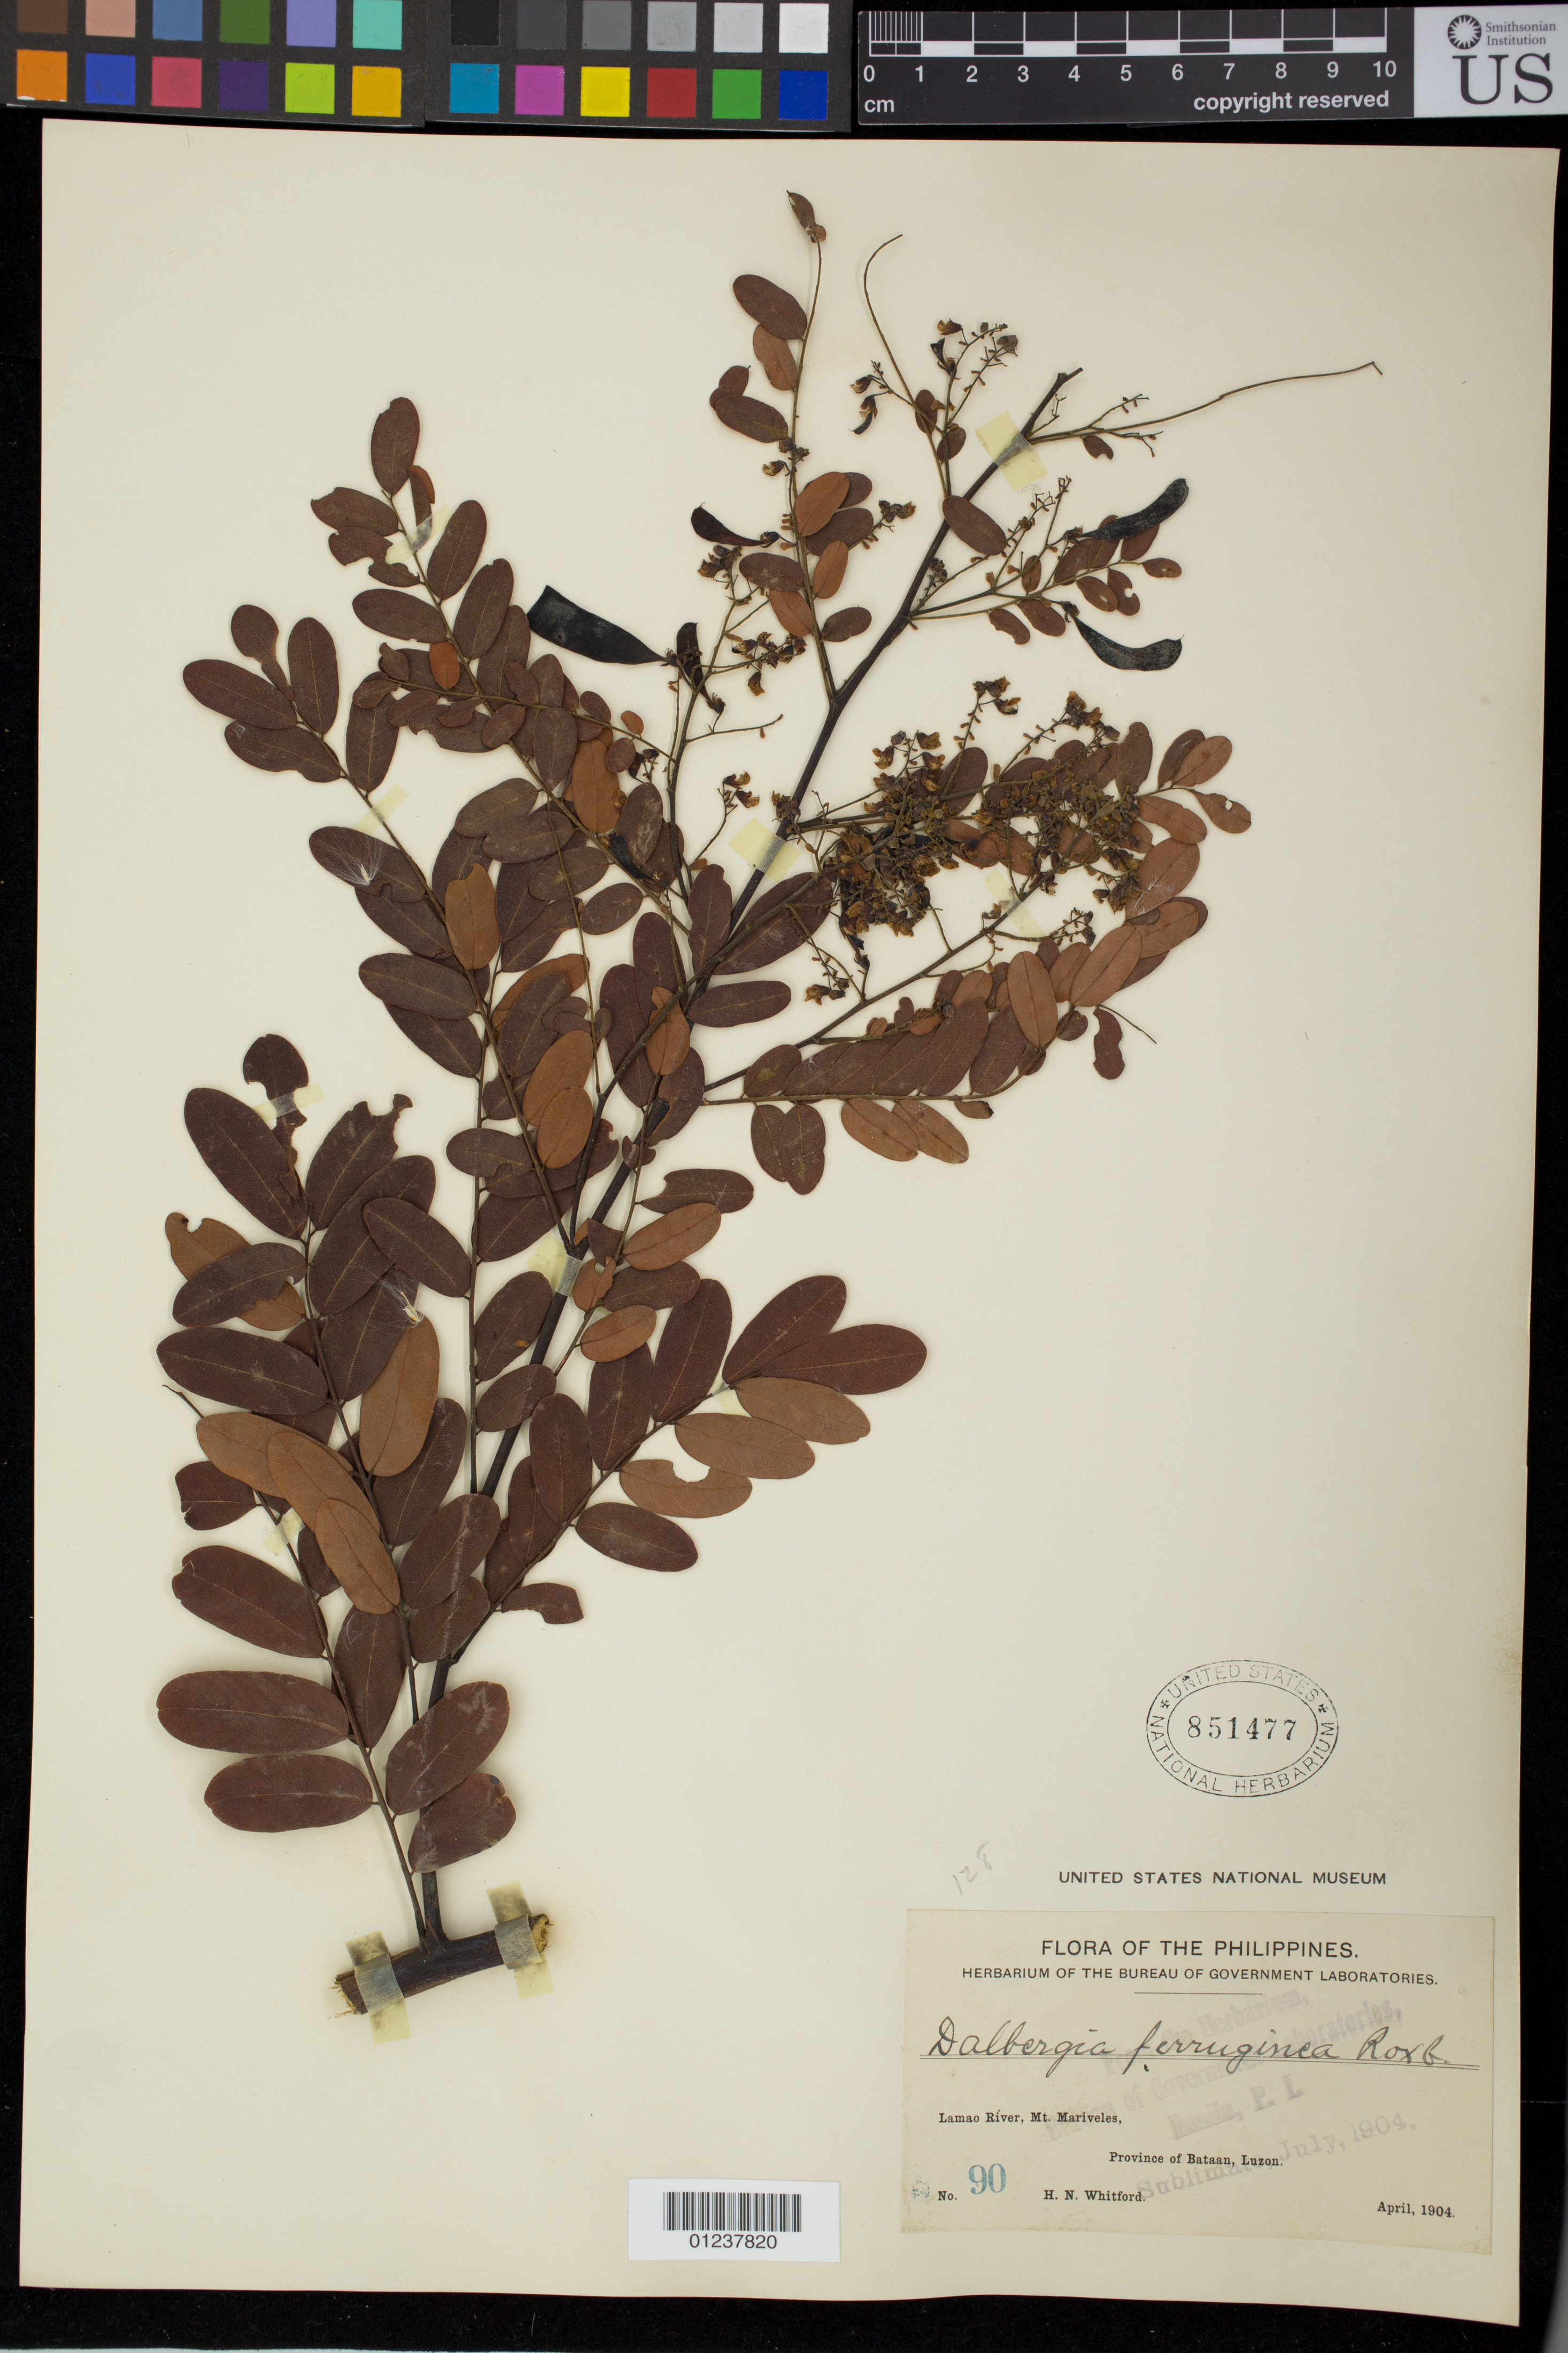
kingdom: Plantae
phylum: Tracheophyta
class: Magnoliopsida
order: Fabales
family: Fabaceae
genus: Dalbergia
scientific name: Dalbergia ferruginea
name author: Roxb.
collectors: H. N. Whitford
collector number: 90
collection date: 1904-04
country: Philippines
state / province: Central Luzon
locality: Lamao River, Mt. Mariveles, Province of Bataan, Luzon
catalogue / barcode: US 851477